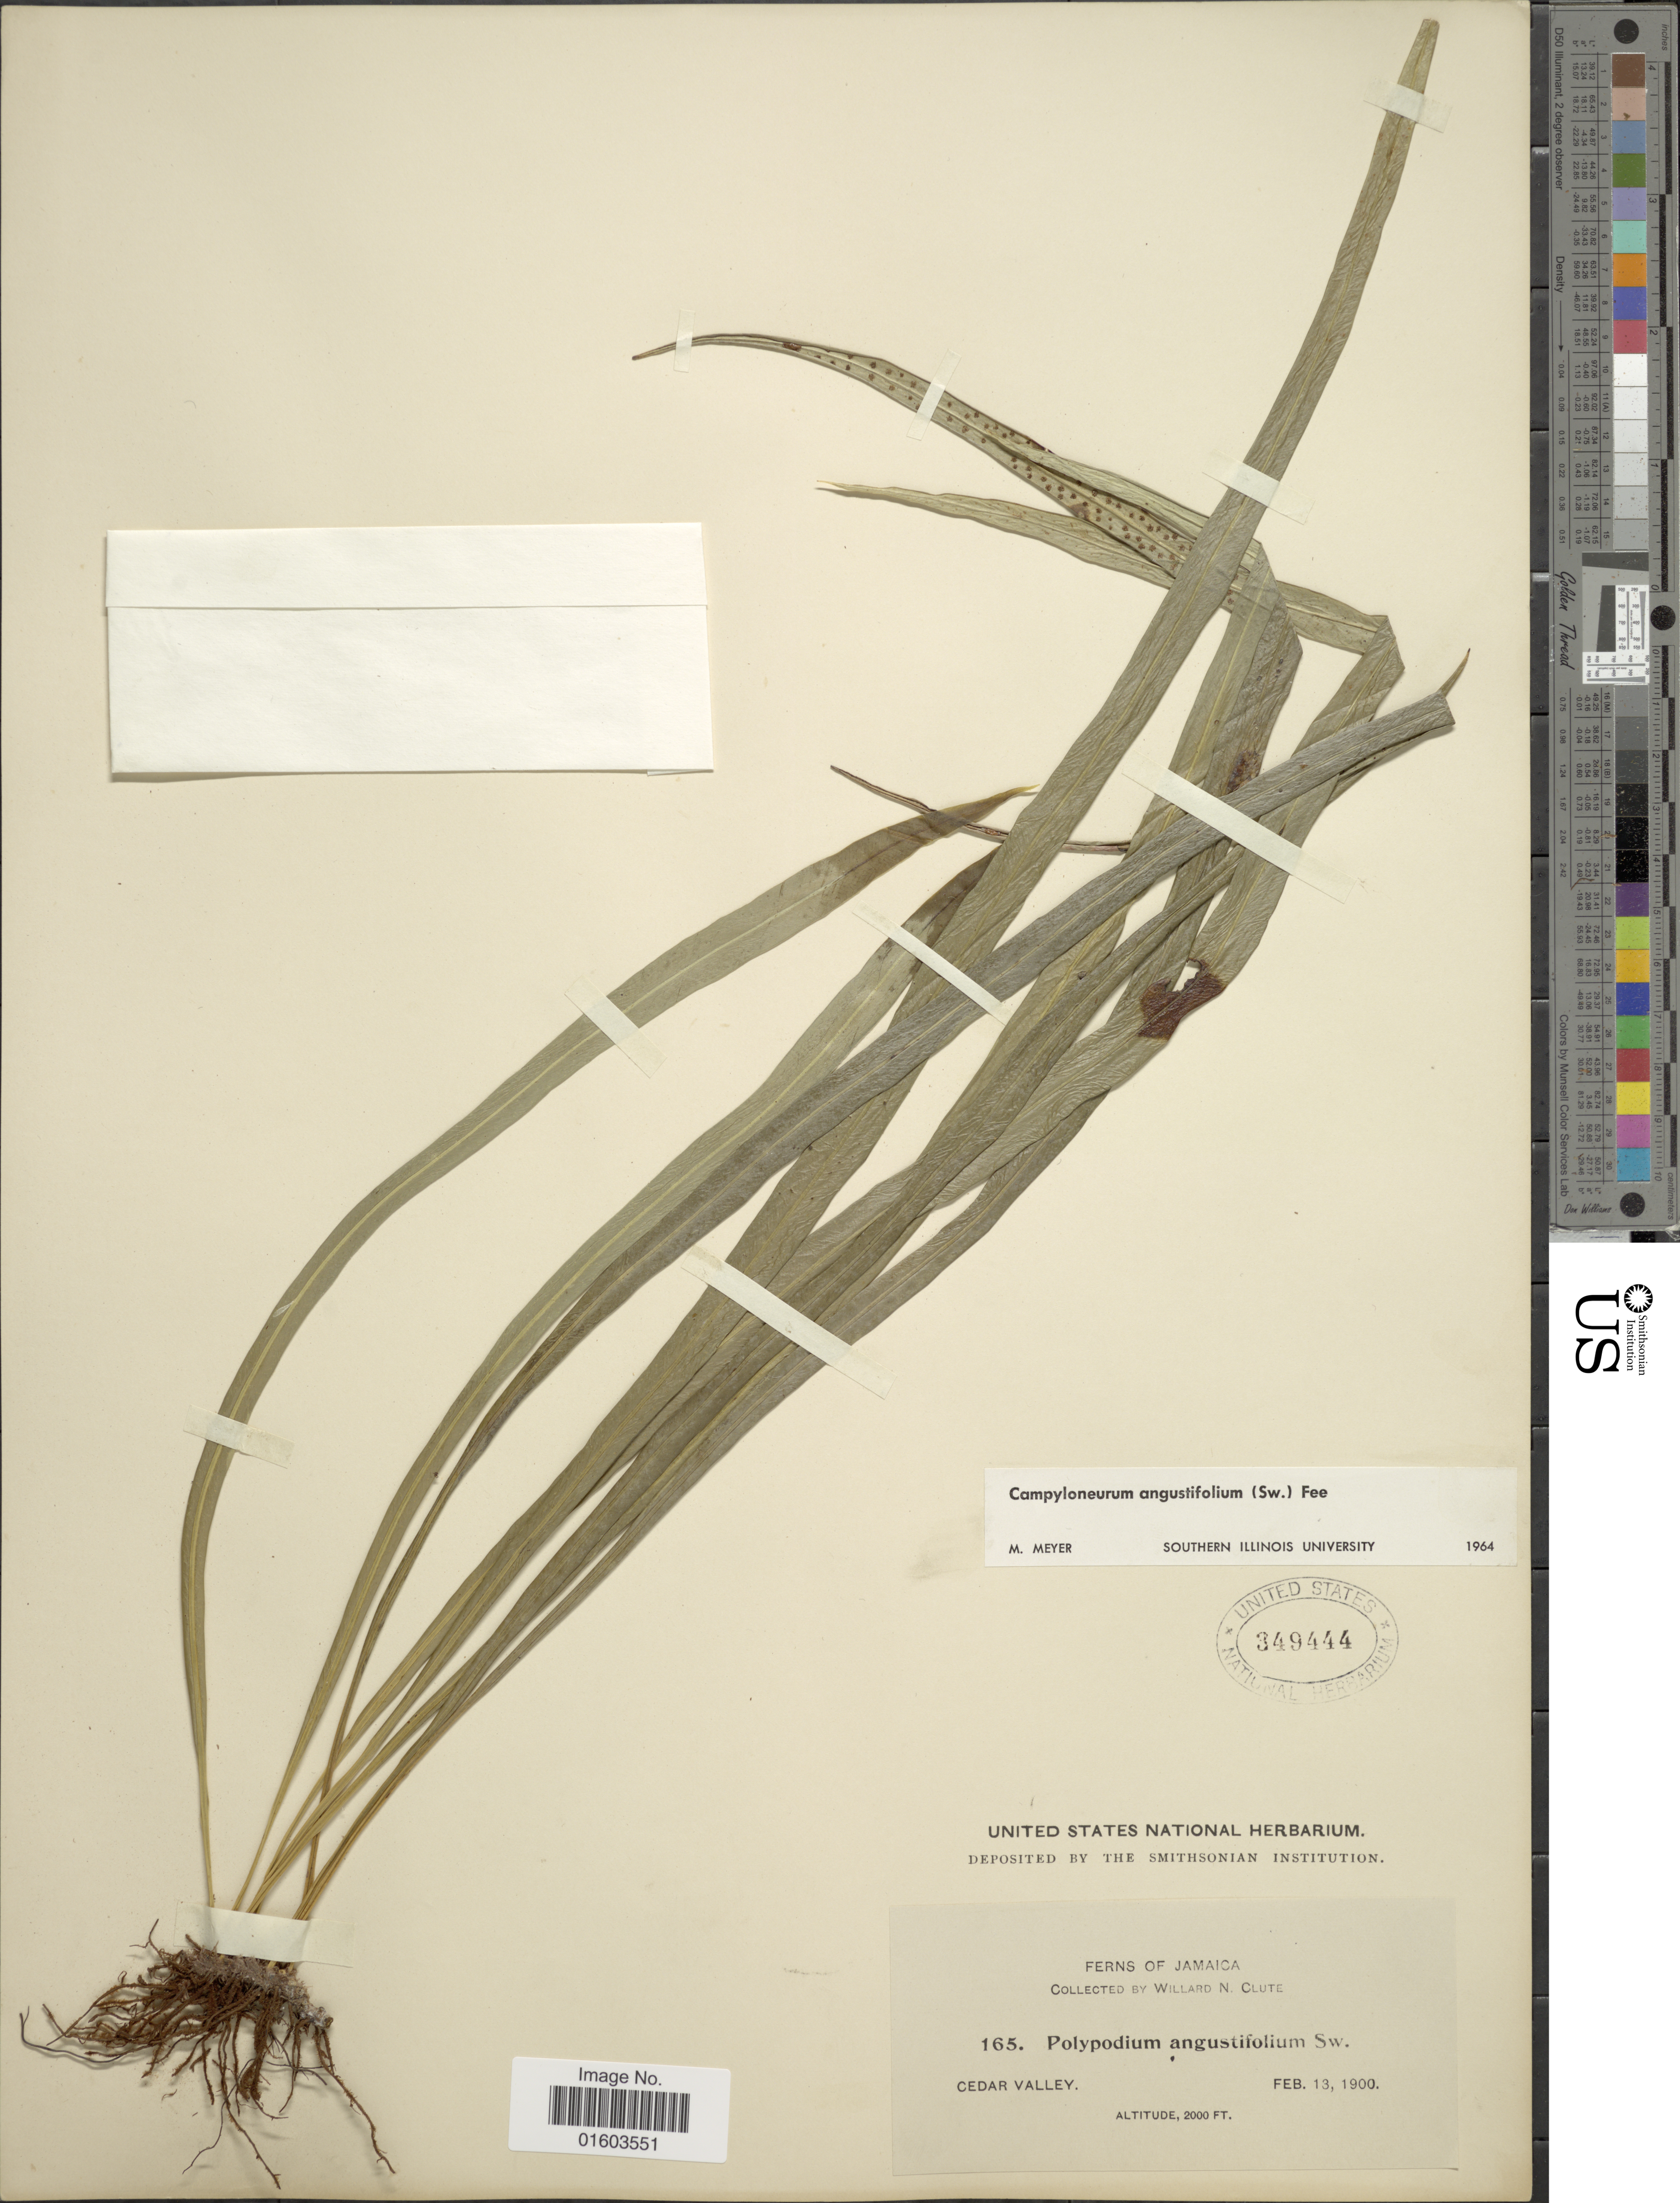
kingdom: Plantae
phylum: Tracheophyta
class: Polypodiopsida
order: Polypodiales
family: Polypodiaceae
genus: Campyloneurum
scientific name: Campyloneurum angustifolium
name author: (Sw.) Fée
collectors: W. N. Clute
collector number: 165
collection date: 1900-02-13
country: Jamaica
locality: Cedar Valley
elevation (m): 610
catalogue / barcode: US 349444